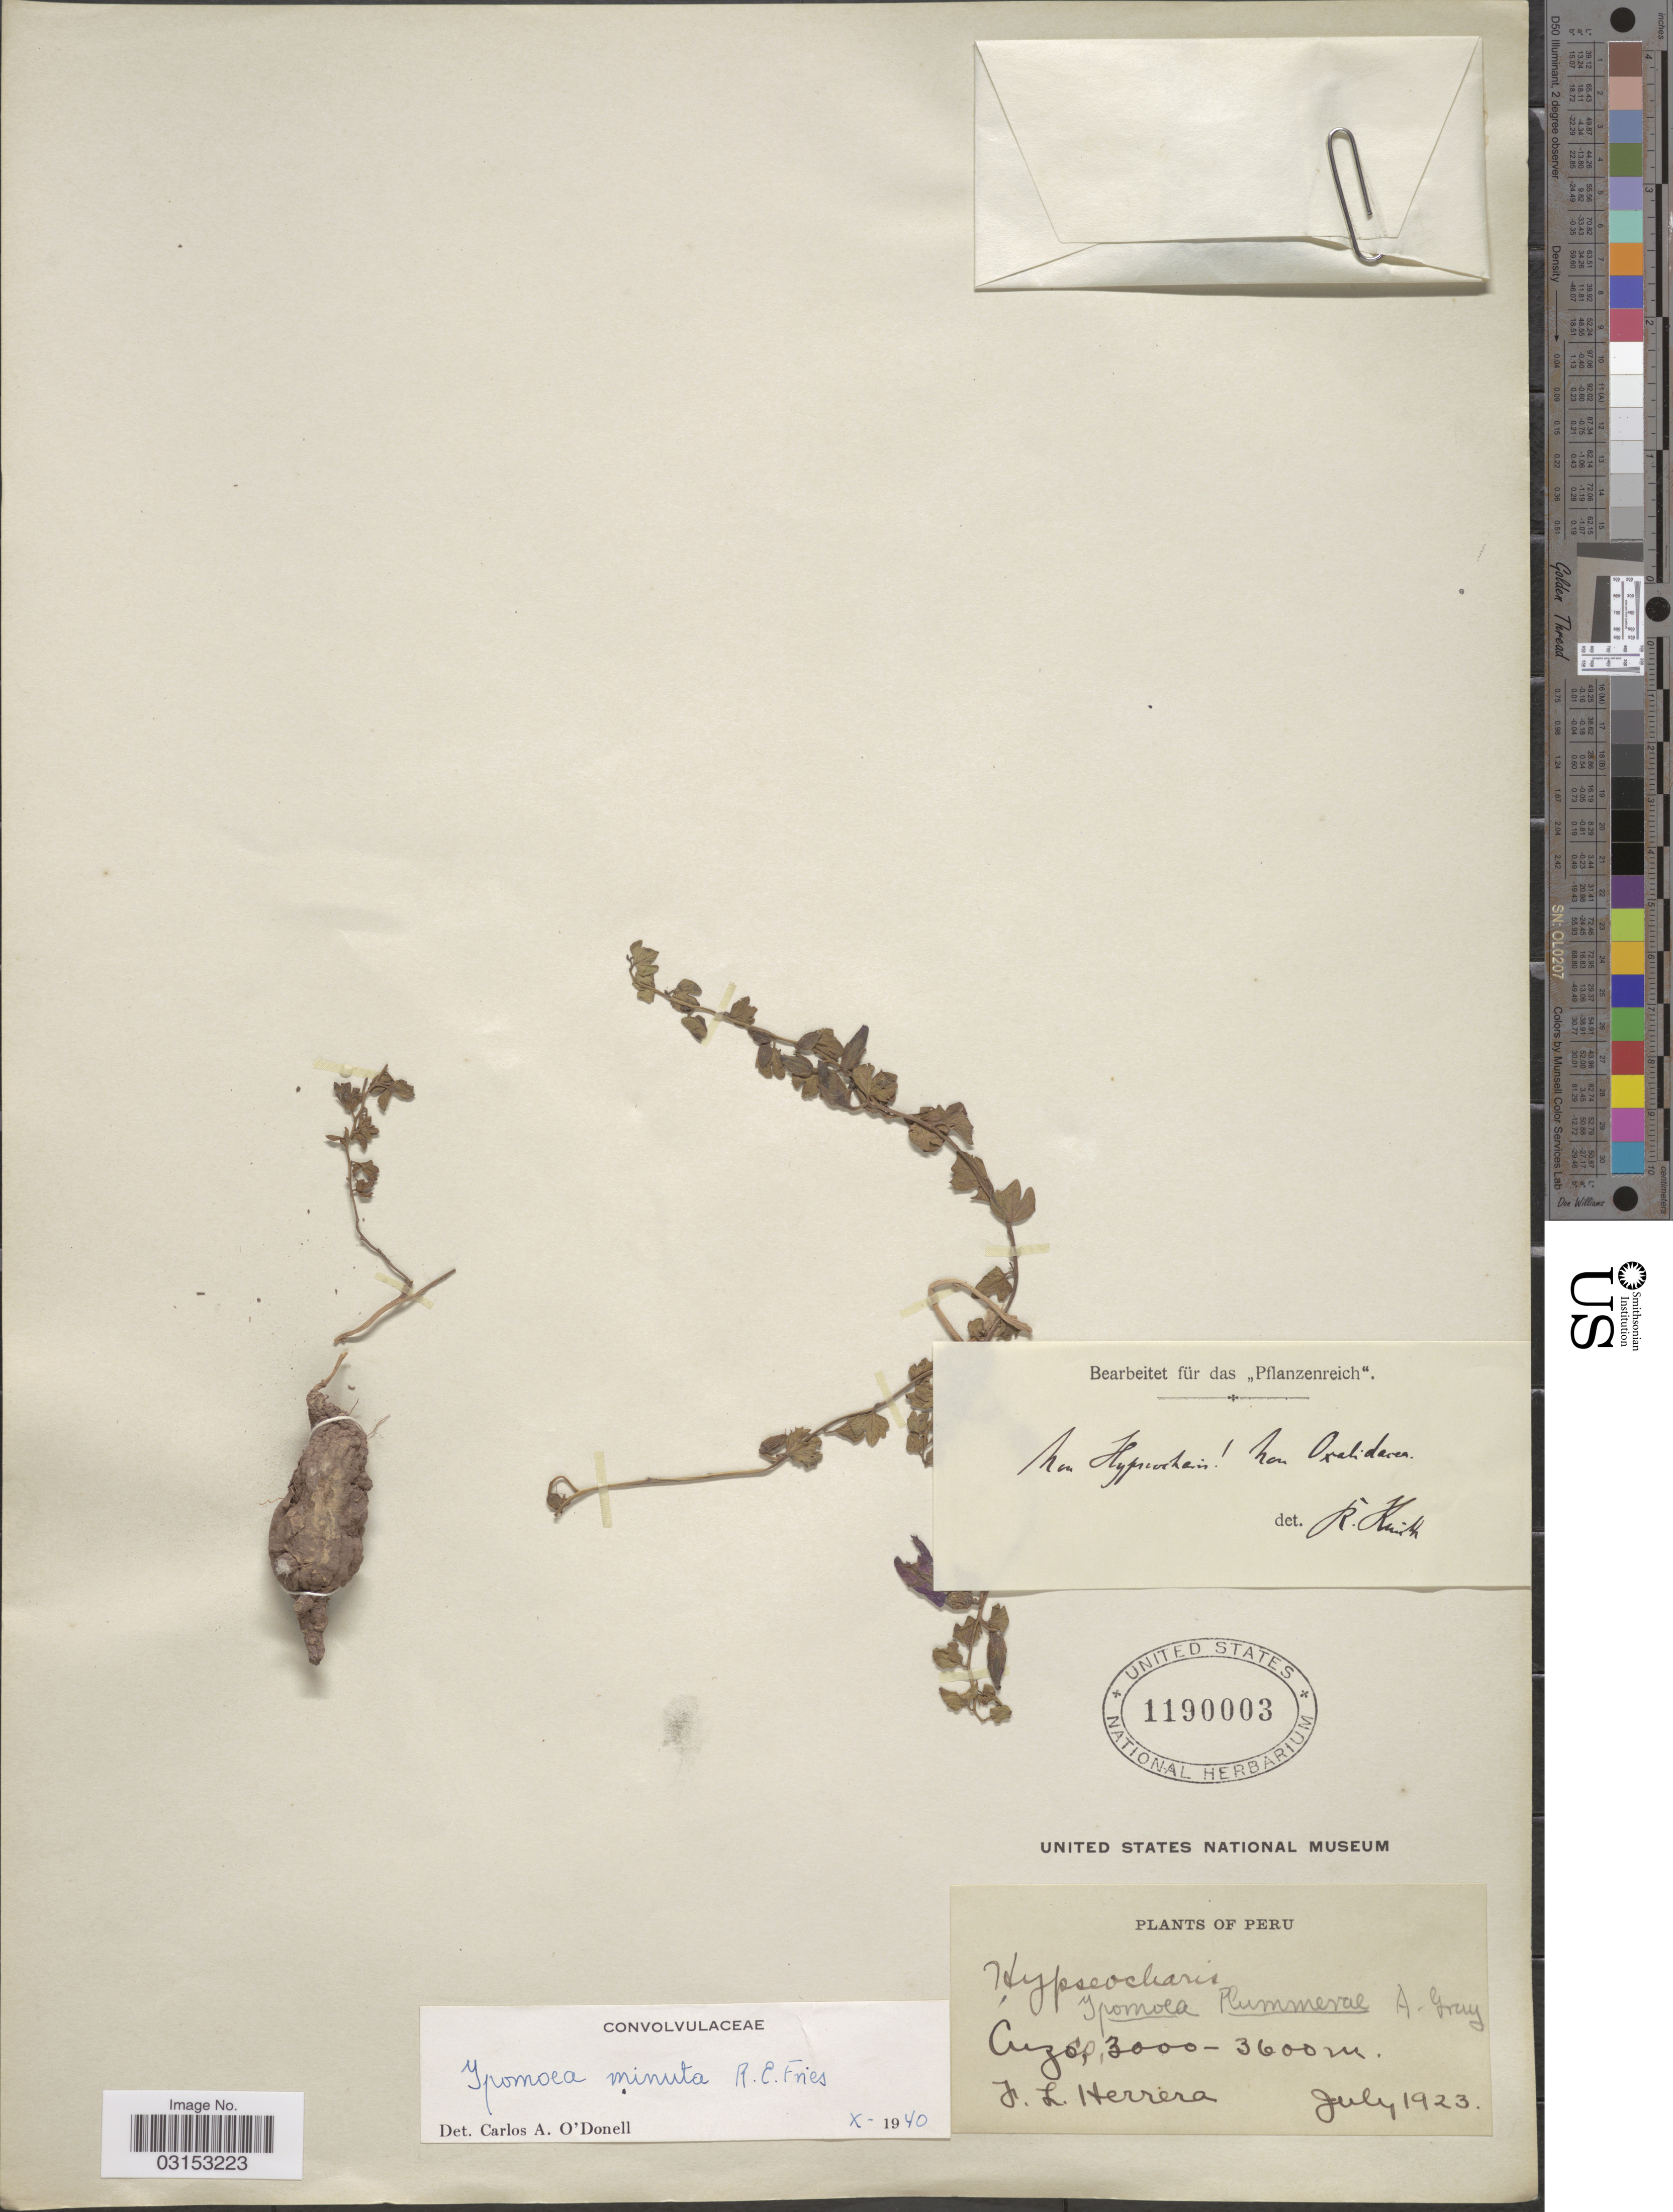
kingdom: Plantae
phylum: Tracheophyta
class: Magnoliopsida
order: Solanales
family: Convolvulaceae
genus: Ipomoea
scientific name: Ipomoea plummerae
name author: A. Gray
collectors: F. L. Herrera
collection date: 1923-07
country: Peru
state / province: Cusco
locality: Cuzco.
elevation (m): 3000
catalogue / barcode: US 1190003